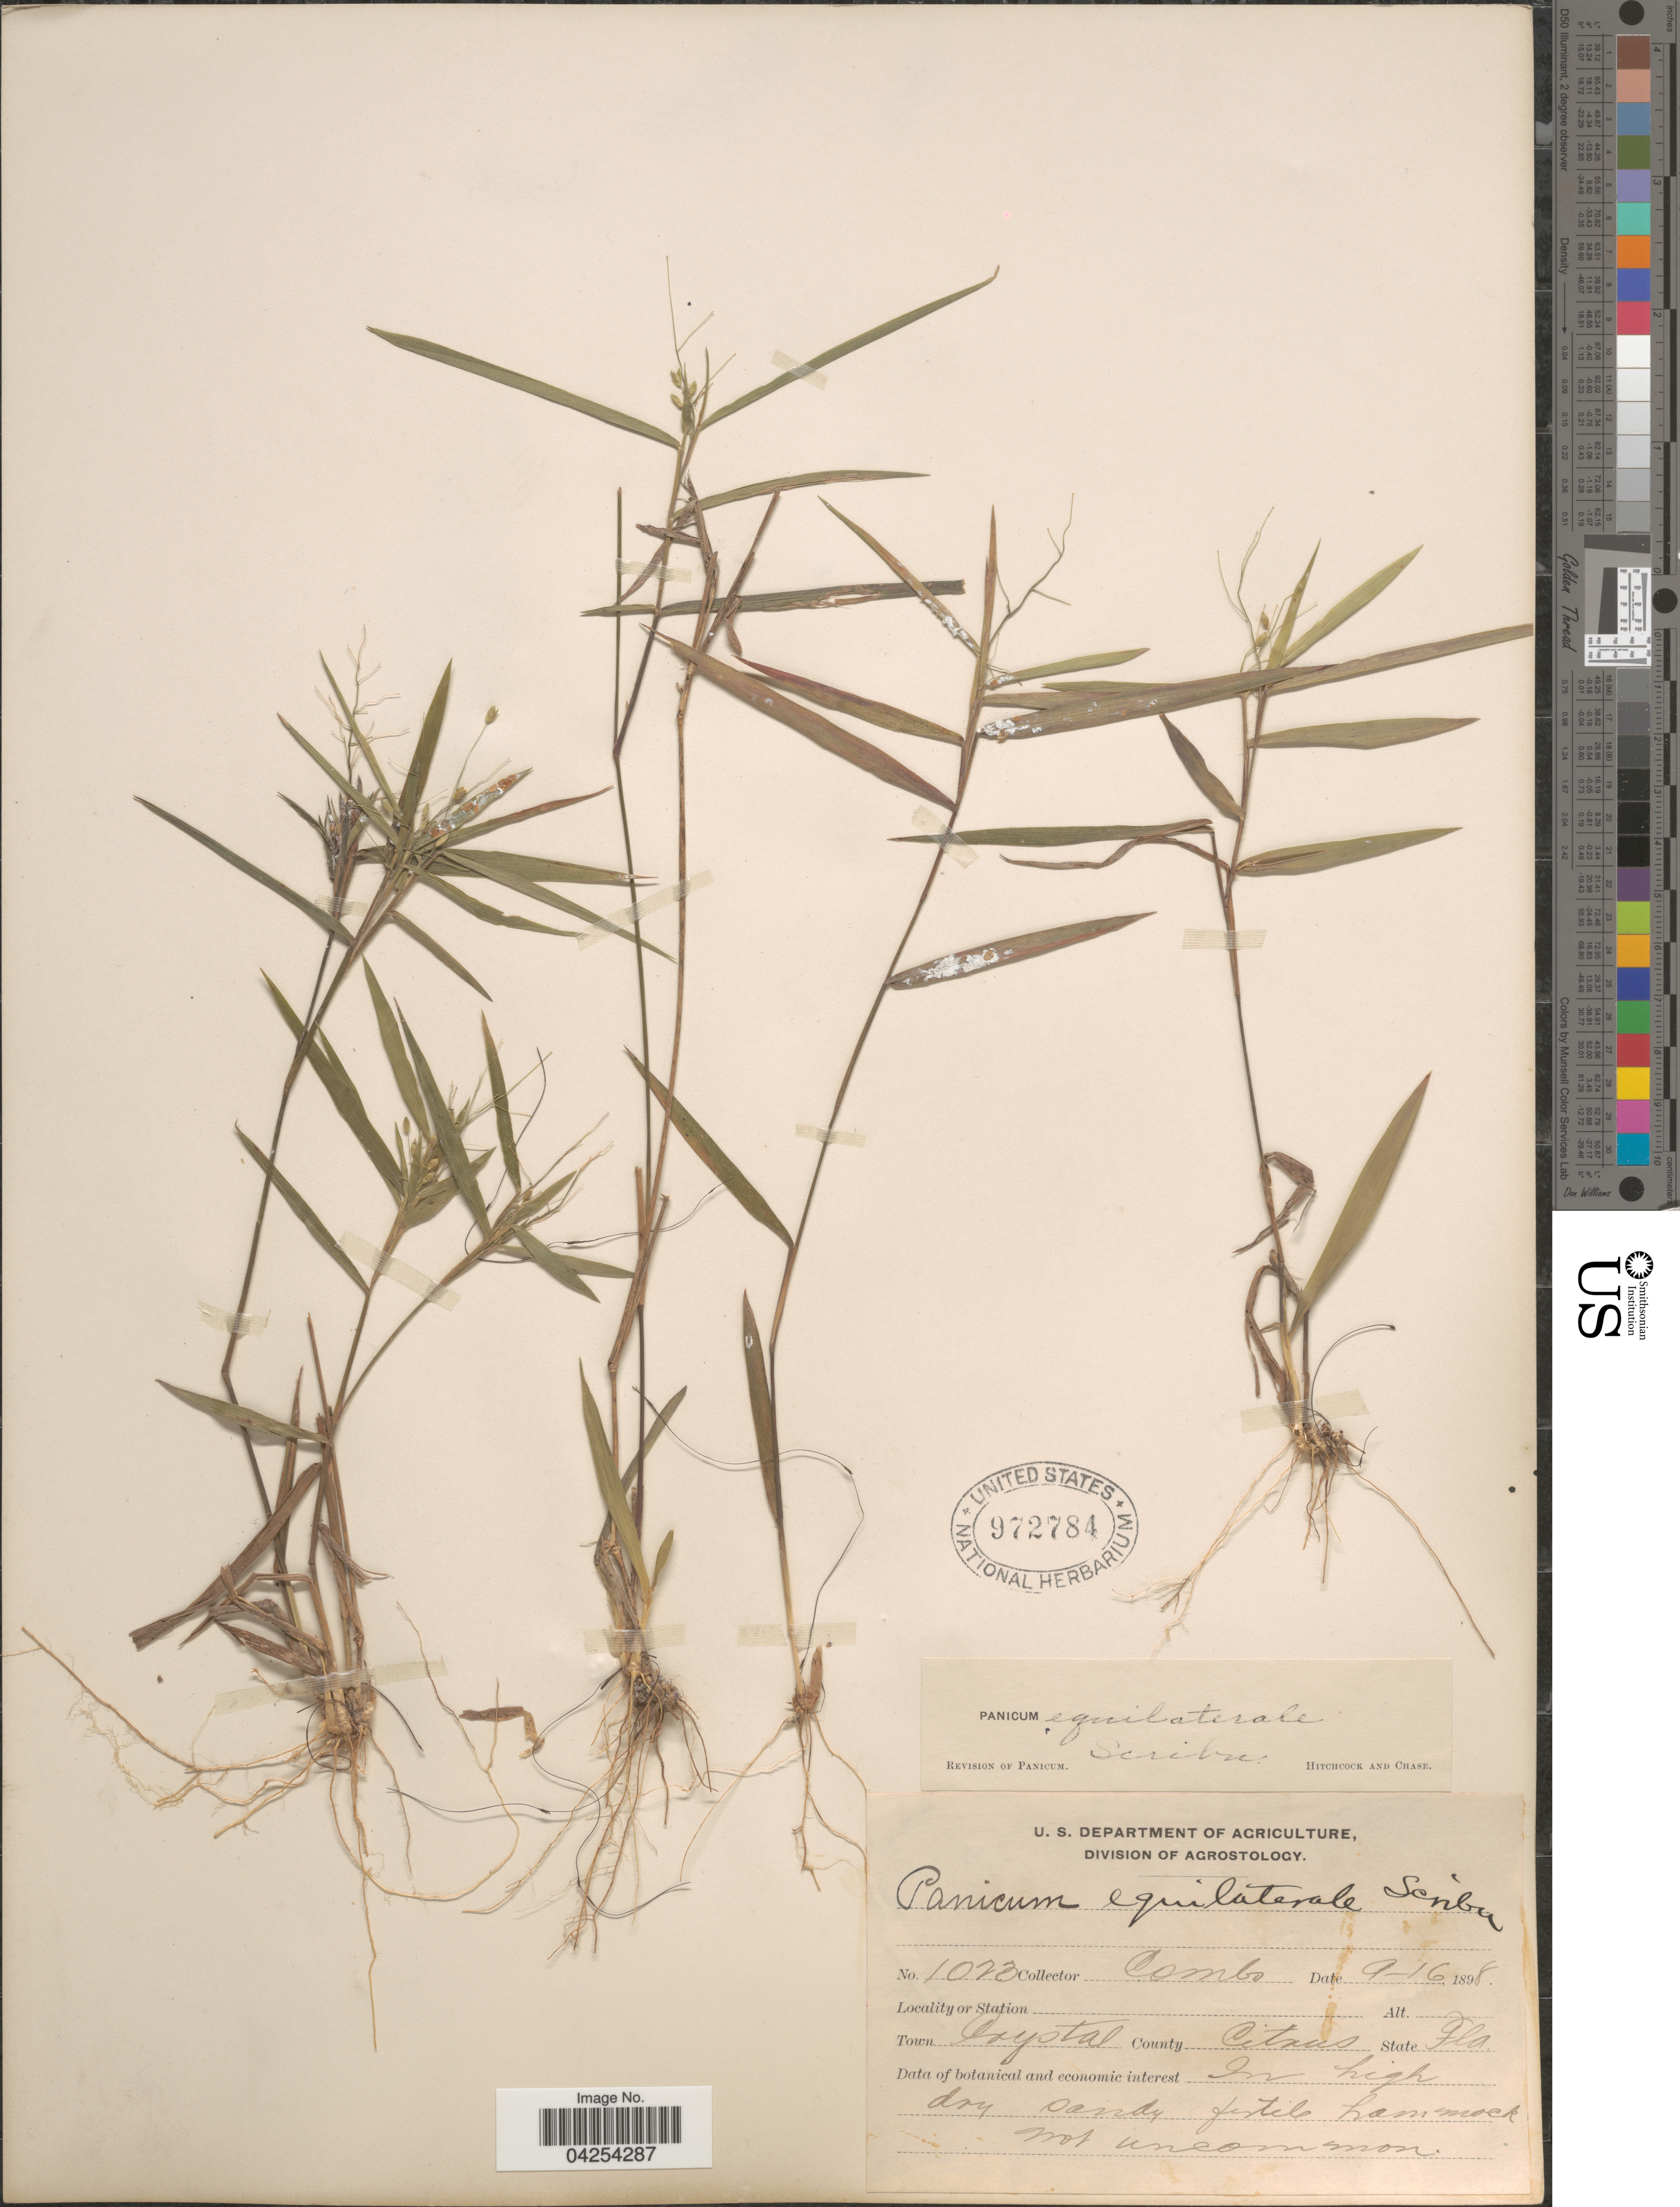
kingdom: Plantae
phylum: Tracheophyta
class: Liliopsida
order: Poales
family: Poaceae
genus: Dichanthelium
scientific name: Dichanthelium commutatum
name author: (Schult.) Gould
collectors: -. Combs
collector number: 1023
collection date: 1898-09-16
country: United States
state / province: Florida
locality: Town Crystal. County Citrus.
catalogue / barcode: US 972784